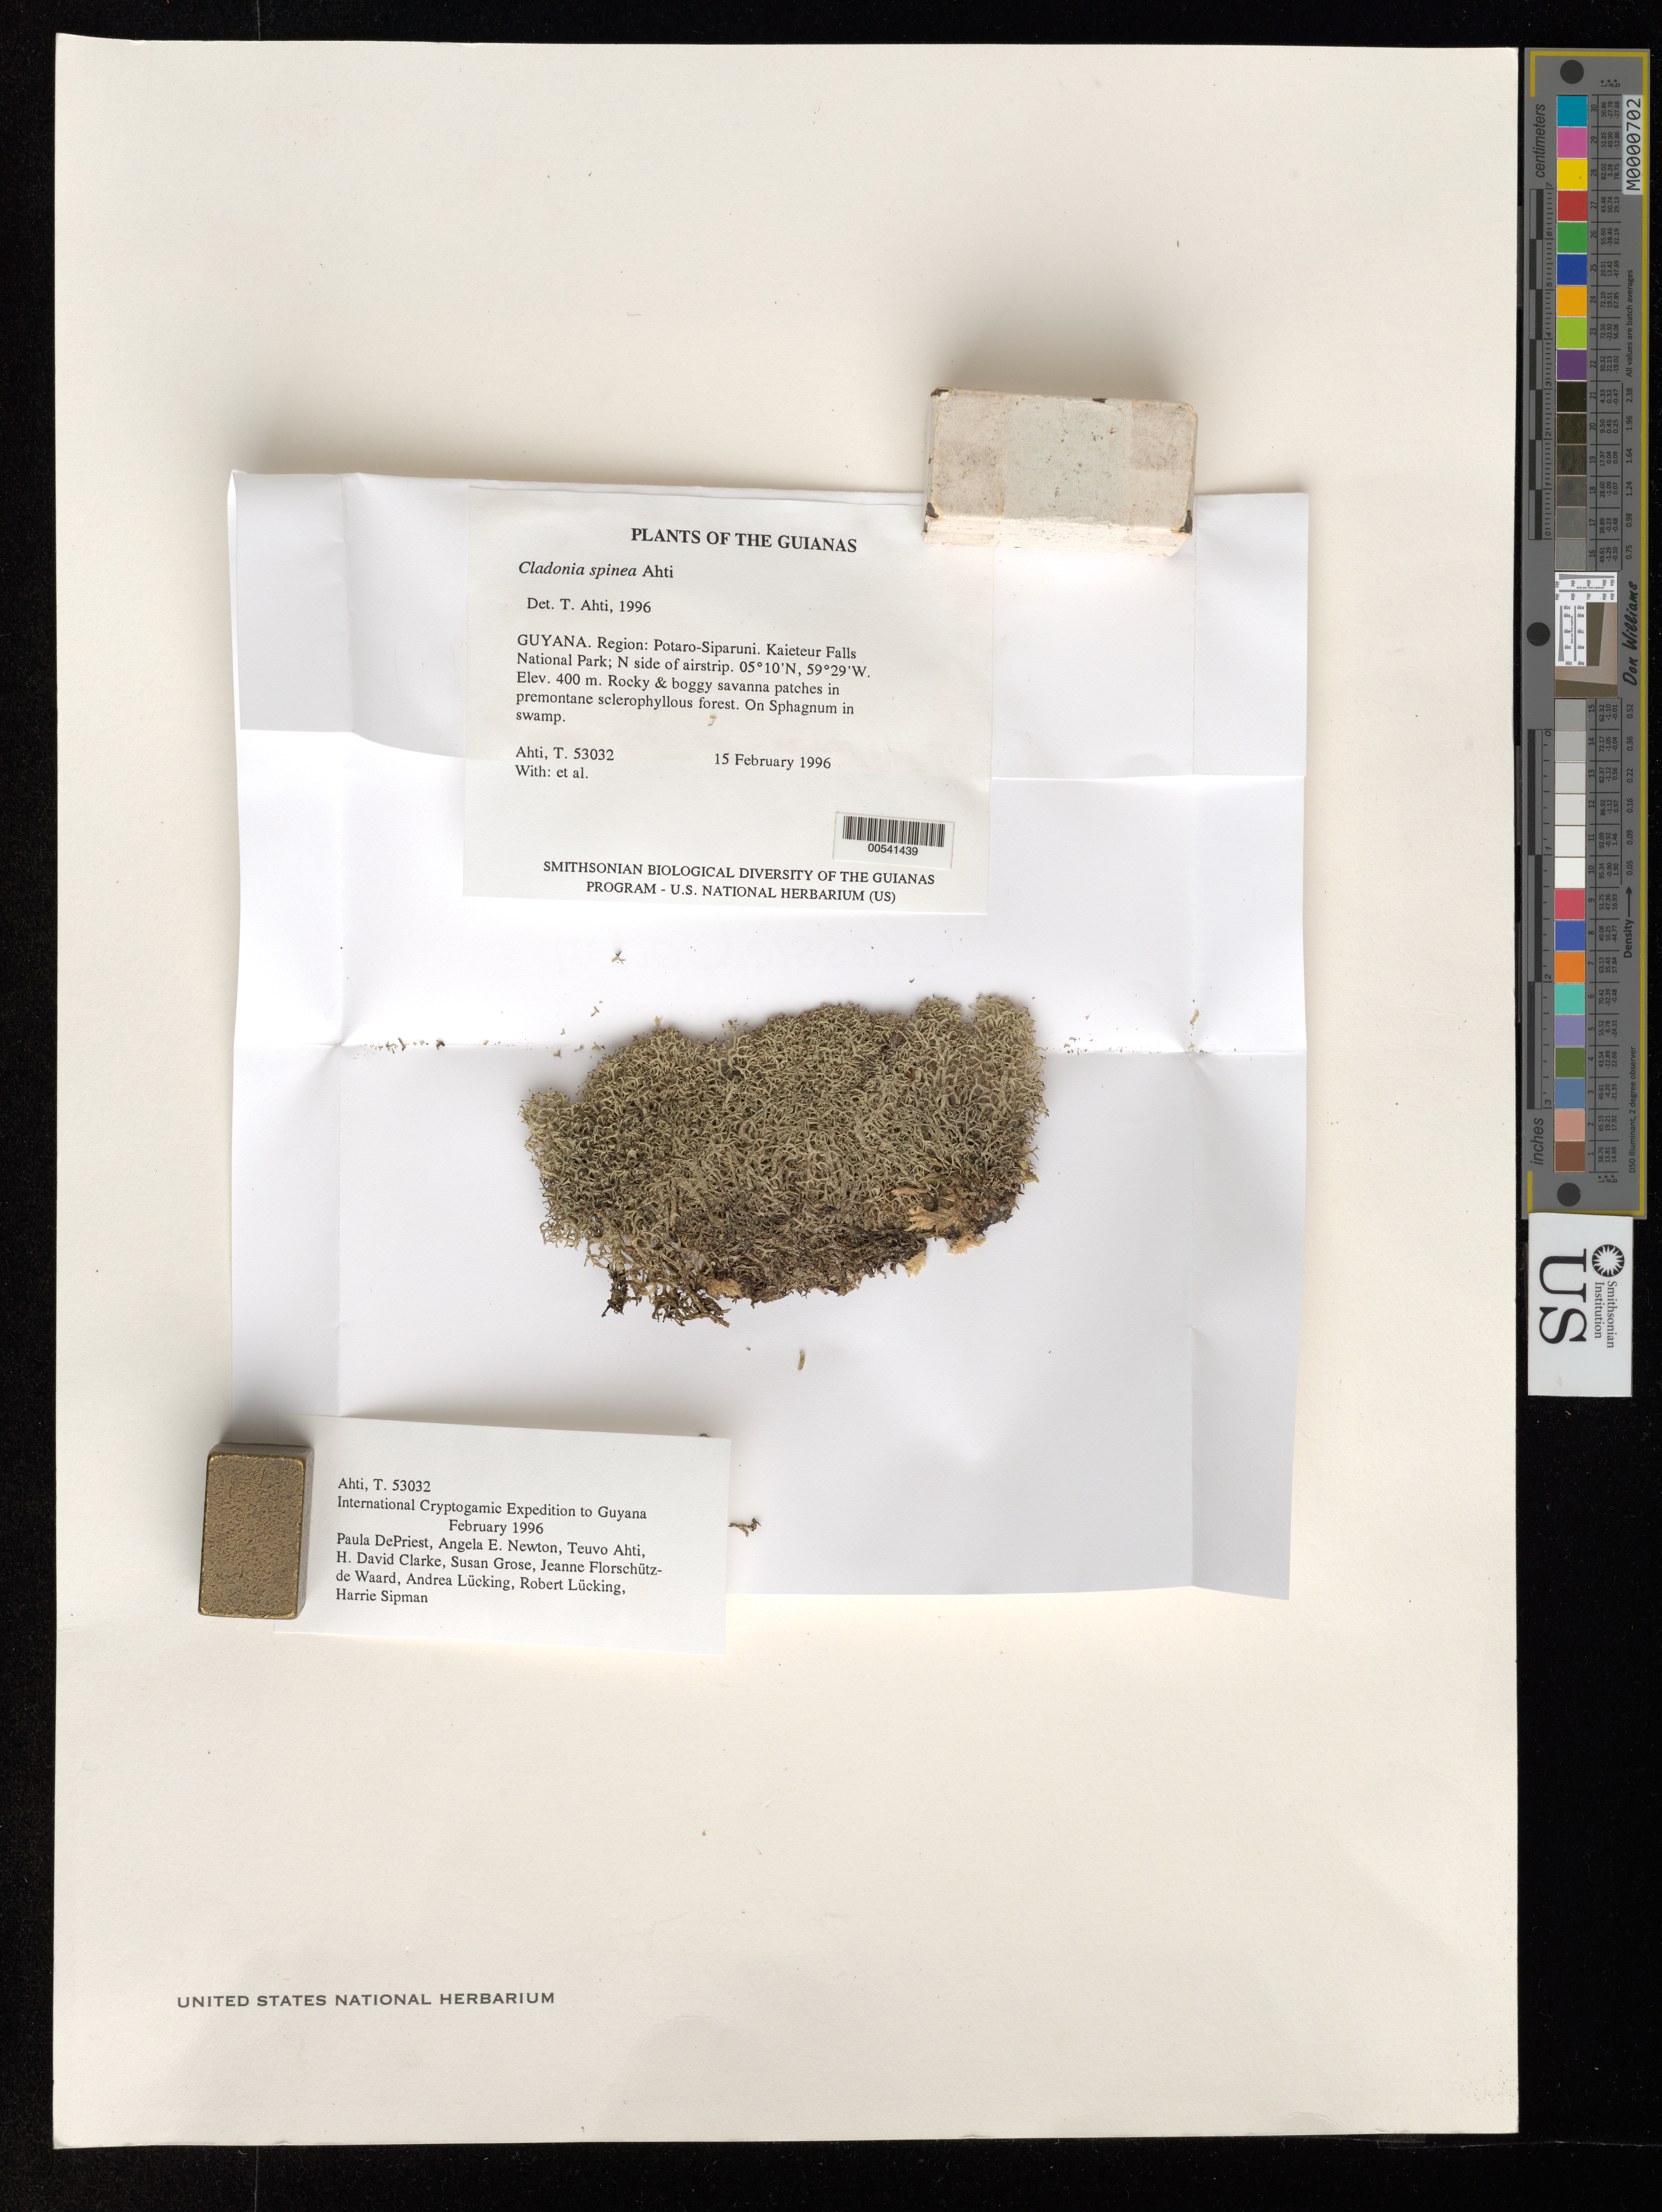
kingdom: Fungi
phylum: Ascomycota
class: Lecanoromycetes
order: Lecanorales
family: Cladoniaceae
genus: Cladonia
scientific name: Cladonia spinea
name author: Ahti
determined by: Ahti, Teuvo T.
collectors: T. T. Ahti et al.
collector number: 53032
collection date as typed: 15 February 1996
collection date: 1996-02-15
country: Guyana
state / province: Potaro-Siparuni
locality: Kaieteur Falls National Park; N side of airstrip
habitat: Rocky & boggy savanna patches in premontane sclerophyllous forest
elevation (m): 400